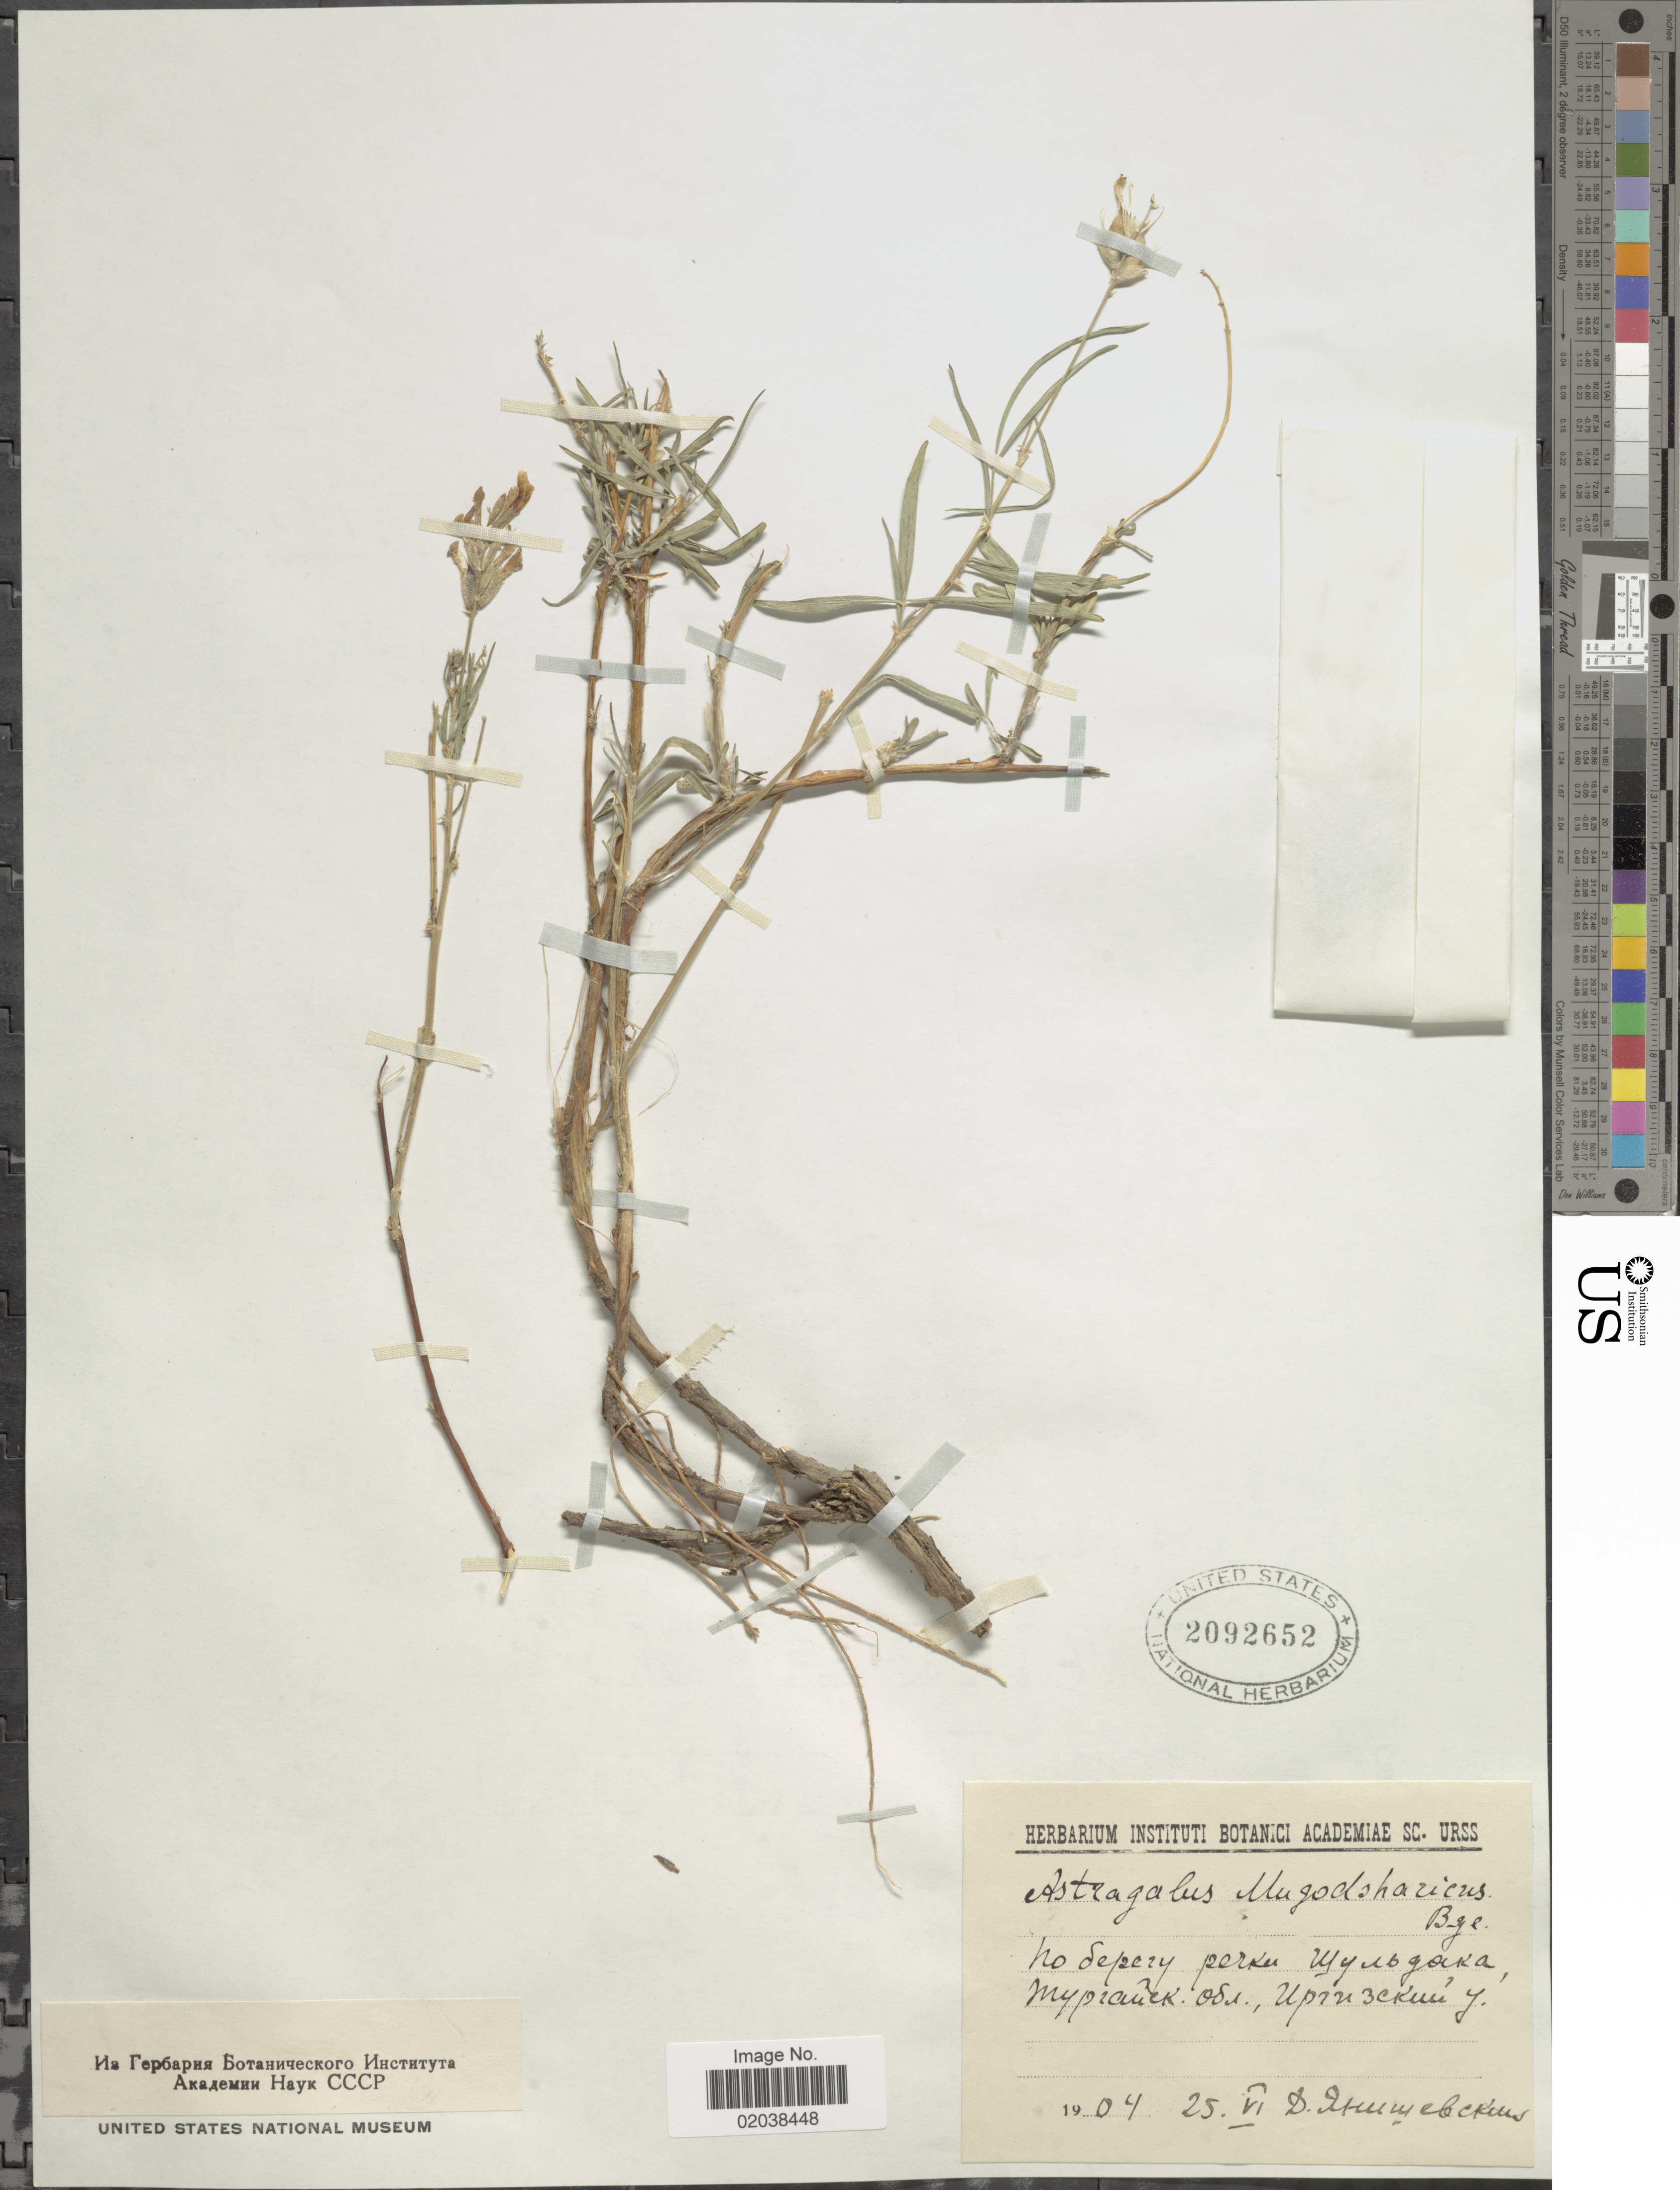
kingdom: Plantae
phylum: Tracheophyta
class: Magnoliopsida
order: Fabales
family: Fabaceae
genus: Astragalus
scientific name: Astragalus mugodsharicus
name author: Bunge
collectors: D. Yanishevsky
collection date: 1904-06-25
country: Kazakhstan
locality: Turgay, Irgiz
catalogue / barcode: US 2092652